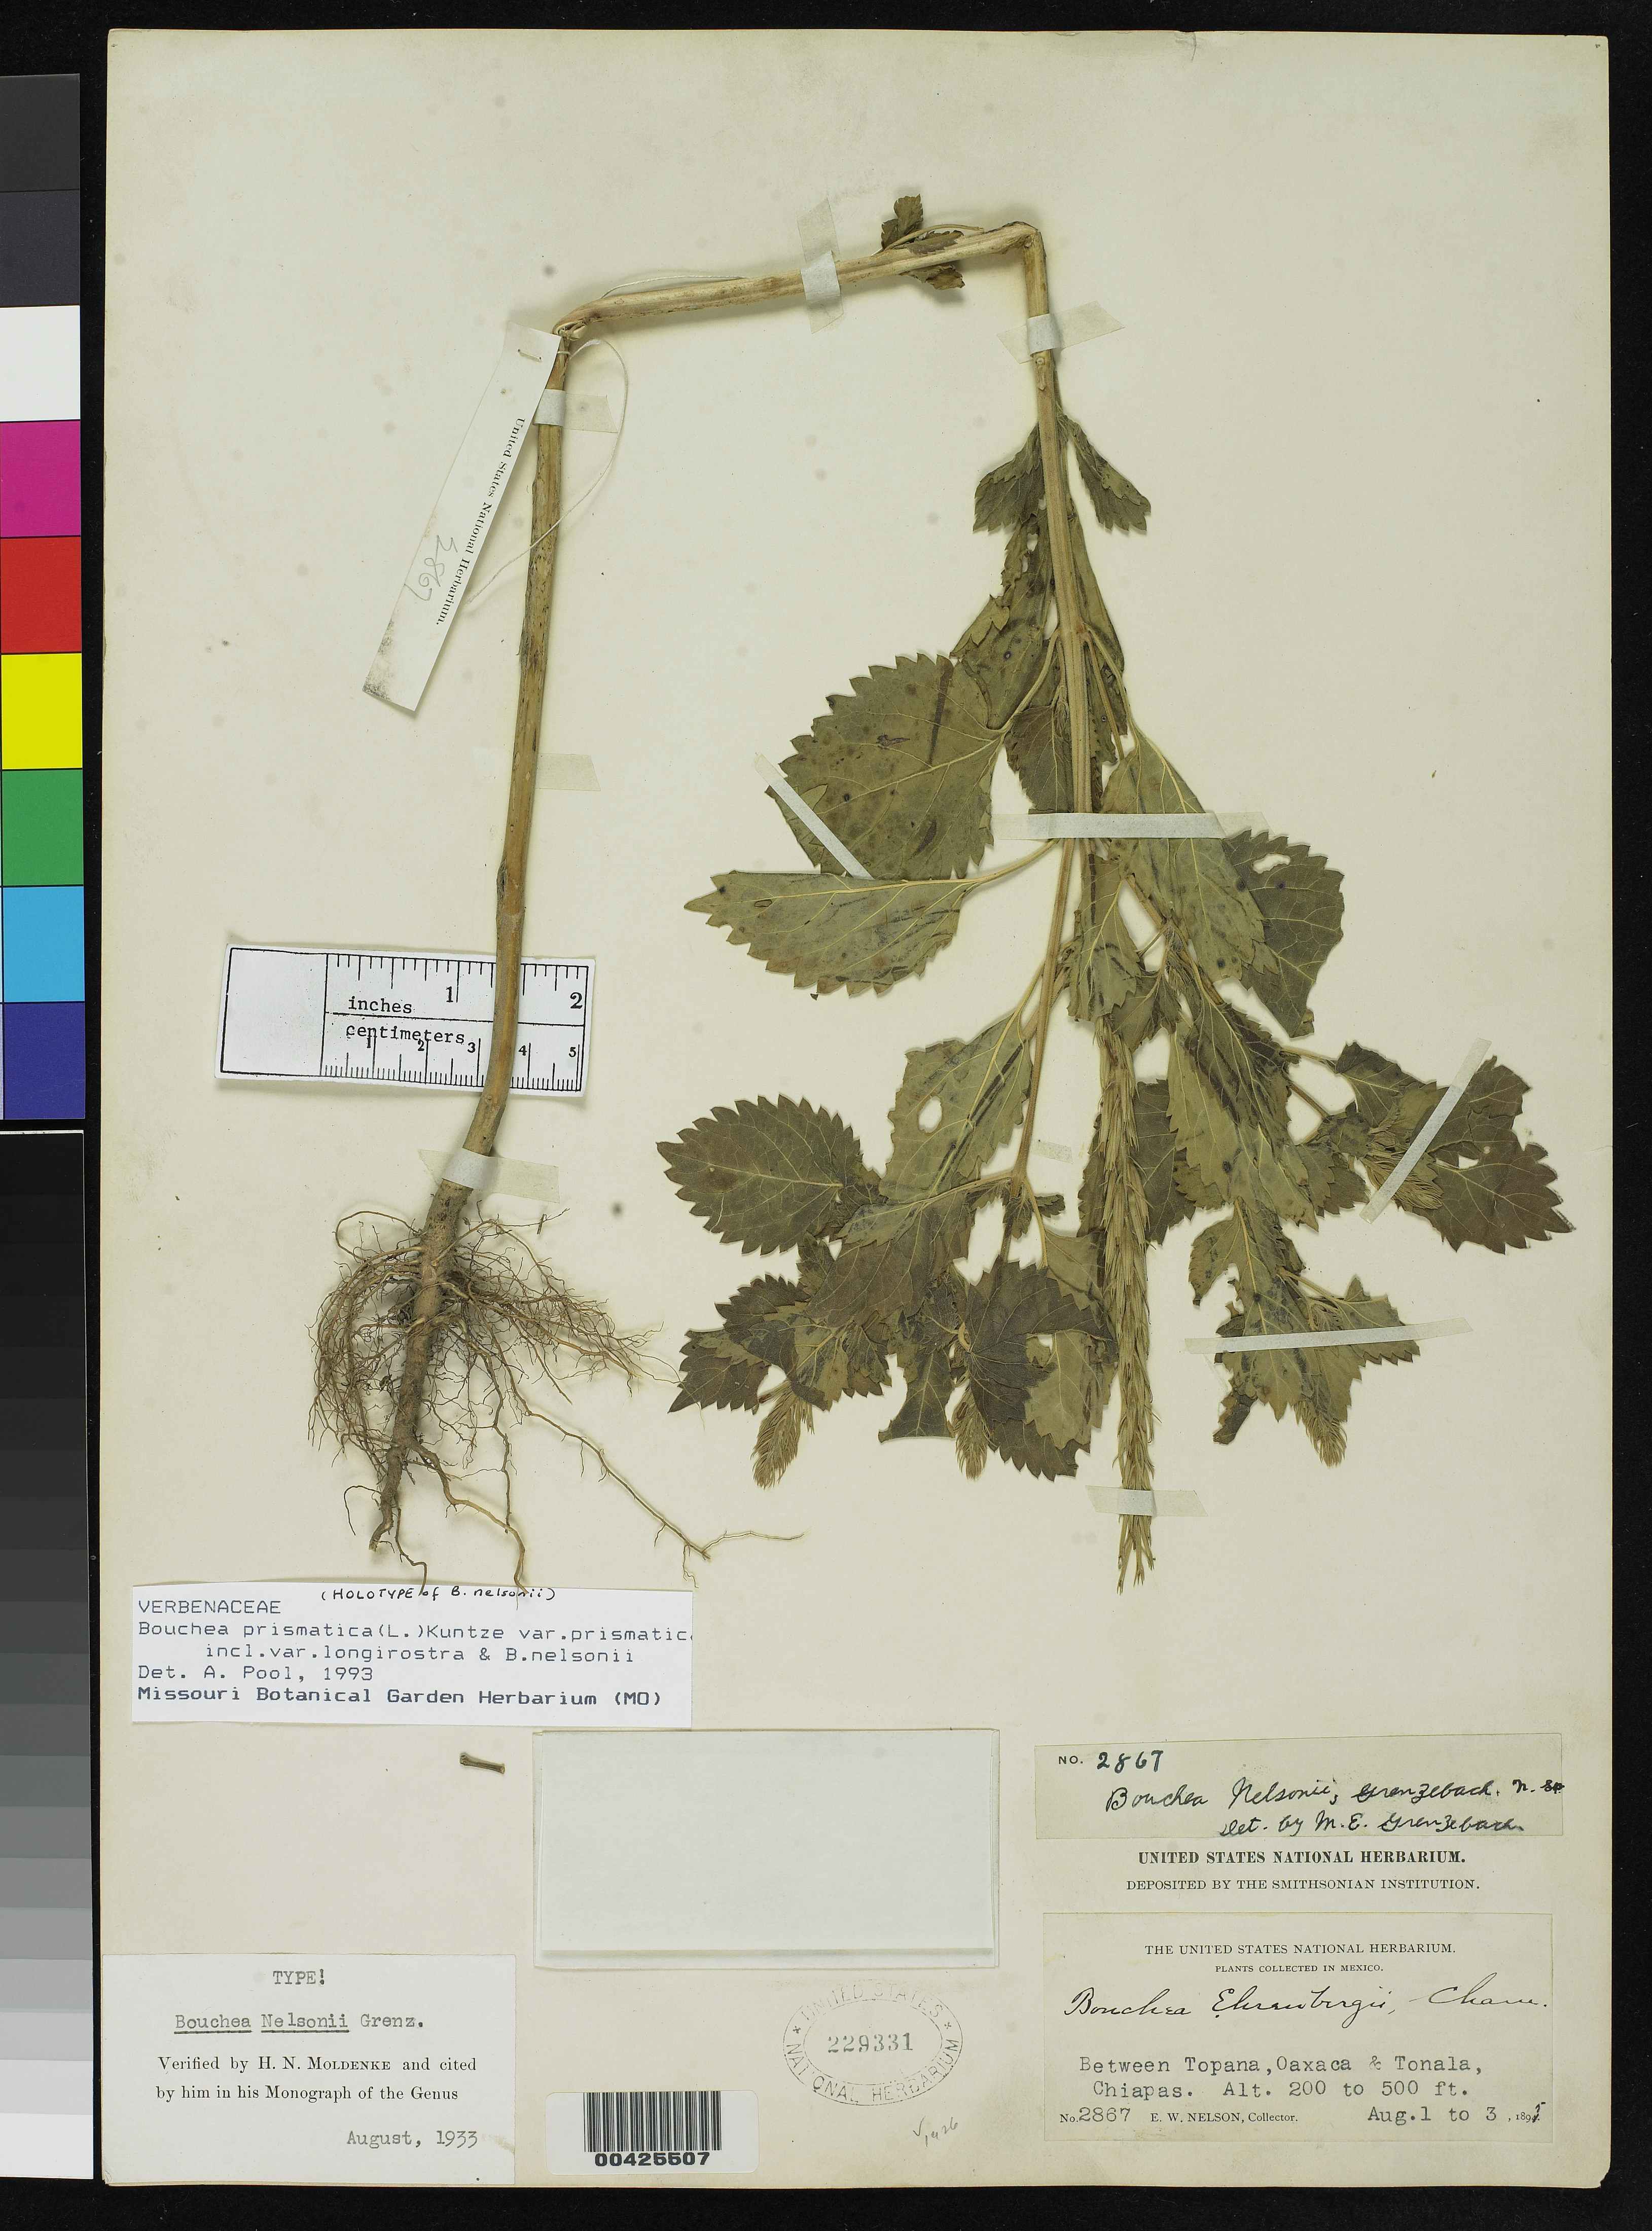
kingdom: Plantae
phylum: Tracheophyta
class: Magnoliopsida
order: Lamiales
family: Verbenaceae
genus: Bouchea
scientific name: Bouchea nelsonii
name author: Grenzeb.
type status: Holotype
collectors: E. W. Nelson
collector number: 2867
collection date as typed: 01 Aug 1895 to 03 Aug 1895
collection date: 1895-08-01/1895-08-03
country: Mexico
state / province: Chiapas / Oaxaca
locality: Between Tonala and Topano.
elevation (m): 60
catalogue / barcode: US 229331